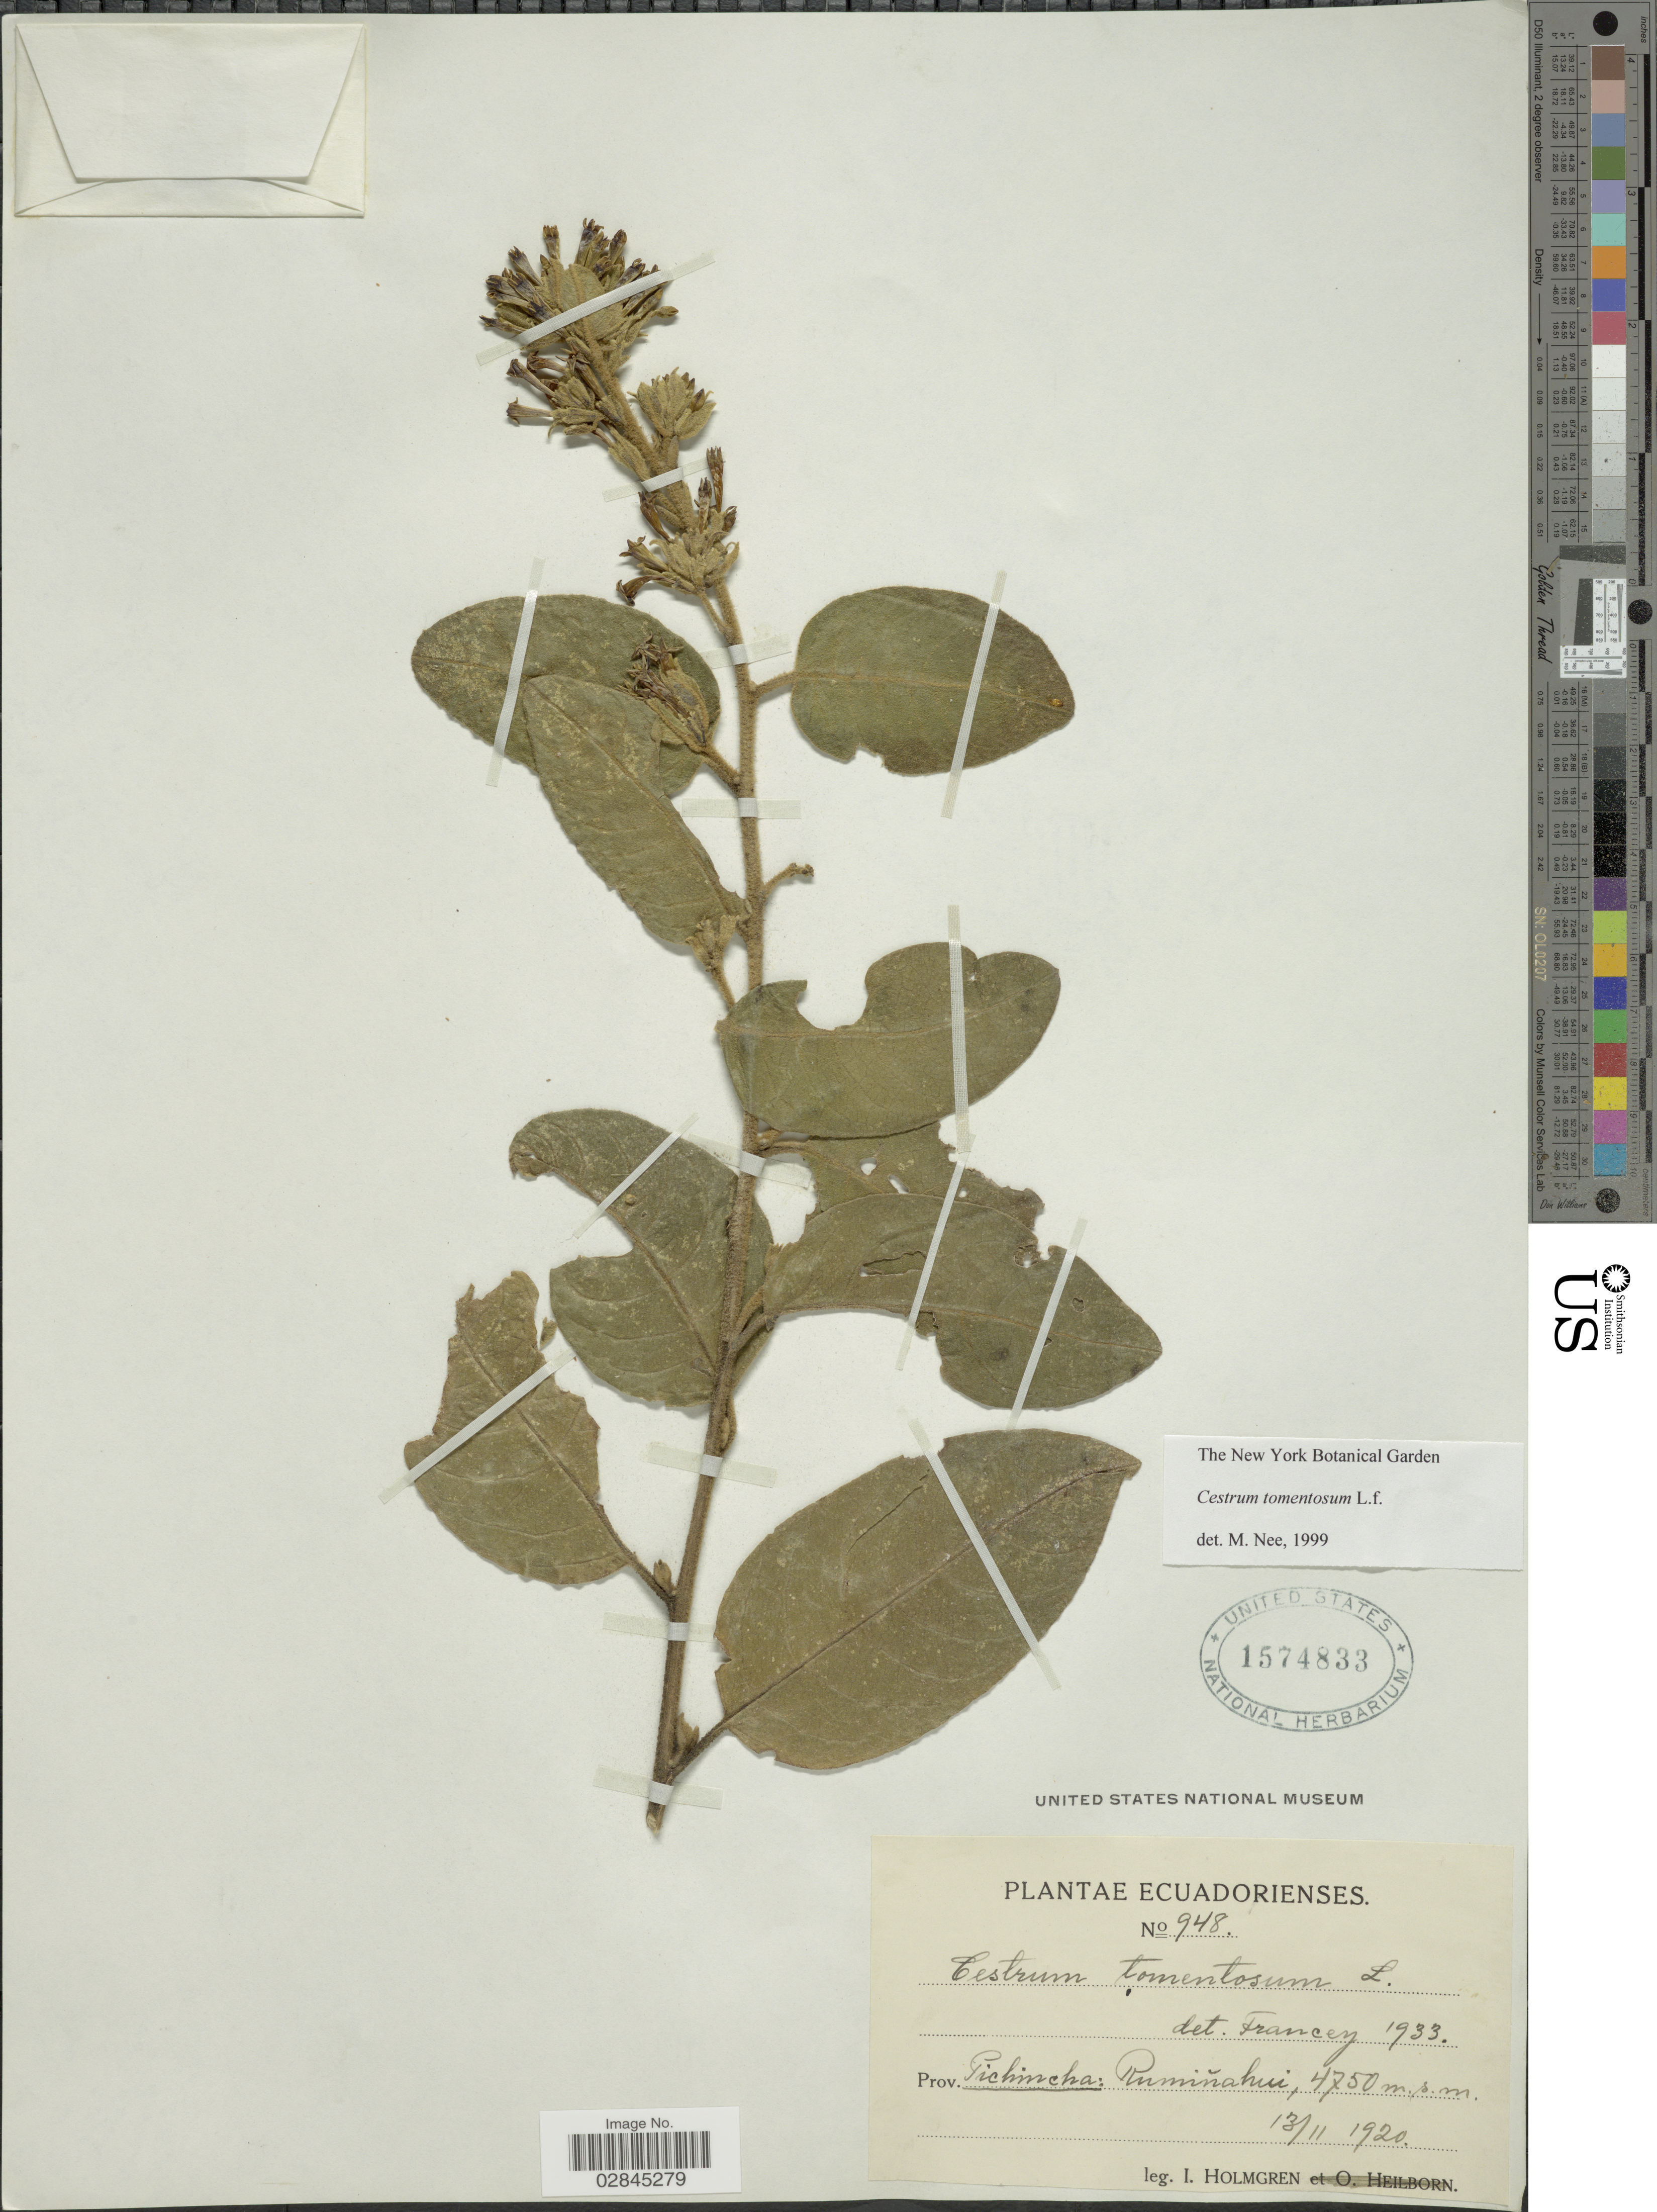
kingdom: Plantae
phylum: Tracheophyta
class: Magnoliopsida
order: Solanales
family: Solanaceae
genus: Cestrum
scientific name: Cestrum tomentosum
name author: L. f.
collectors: I. Holmgren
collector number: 948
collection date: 1920-11-13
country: Ecuador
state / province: Pichincha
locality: Rumiñahui.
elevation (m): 4750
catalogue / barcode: US 1574833